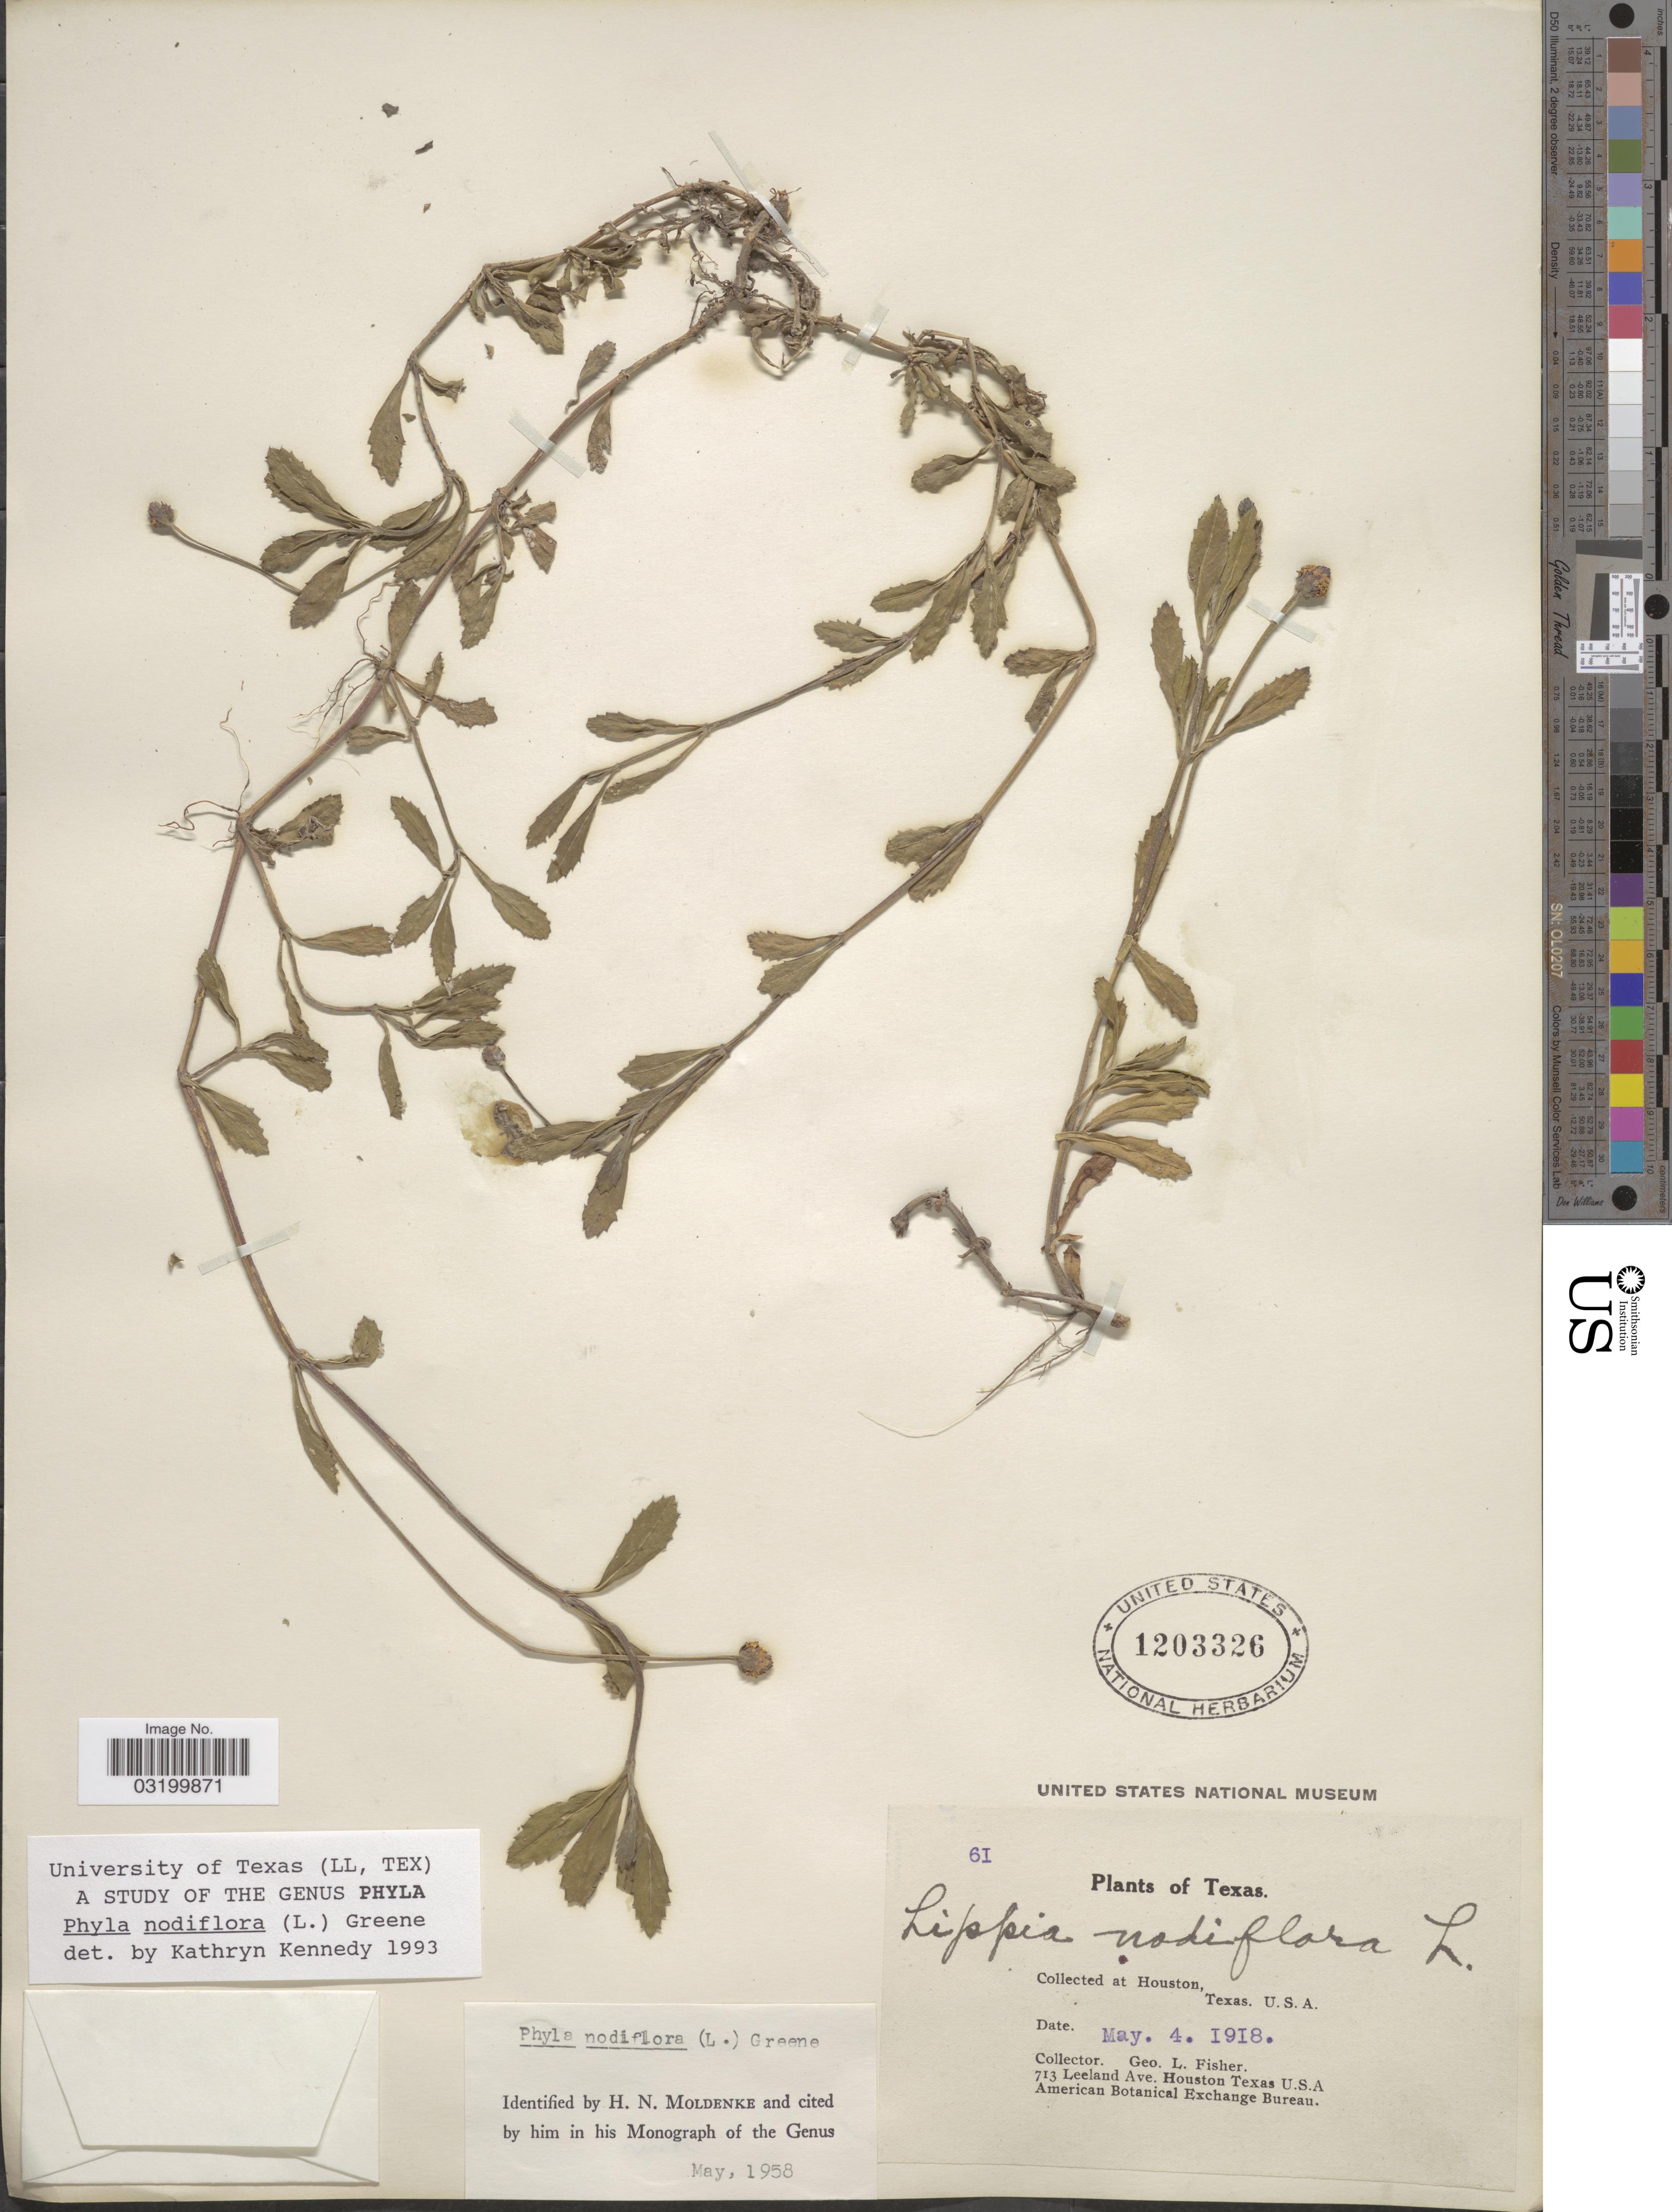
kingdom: Plantae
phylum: Tracheophyta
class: Magnoliopsida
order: Lamiales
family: Verbenaceae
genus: Phyla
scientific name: Phyla nodiflora var. nodiflora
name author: (L.) Greene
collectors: G. L. Fisher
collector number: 61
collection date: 1918-05-04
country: United States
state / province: Texas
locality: At Houston.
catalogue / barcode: US 1203326